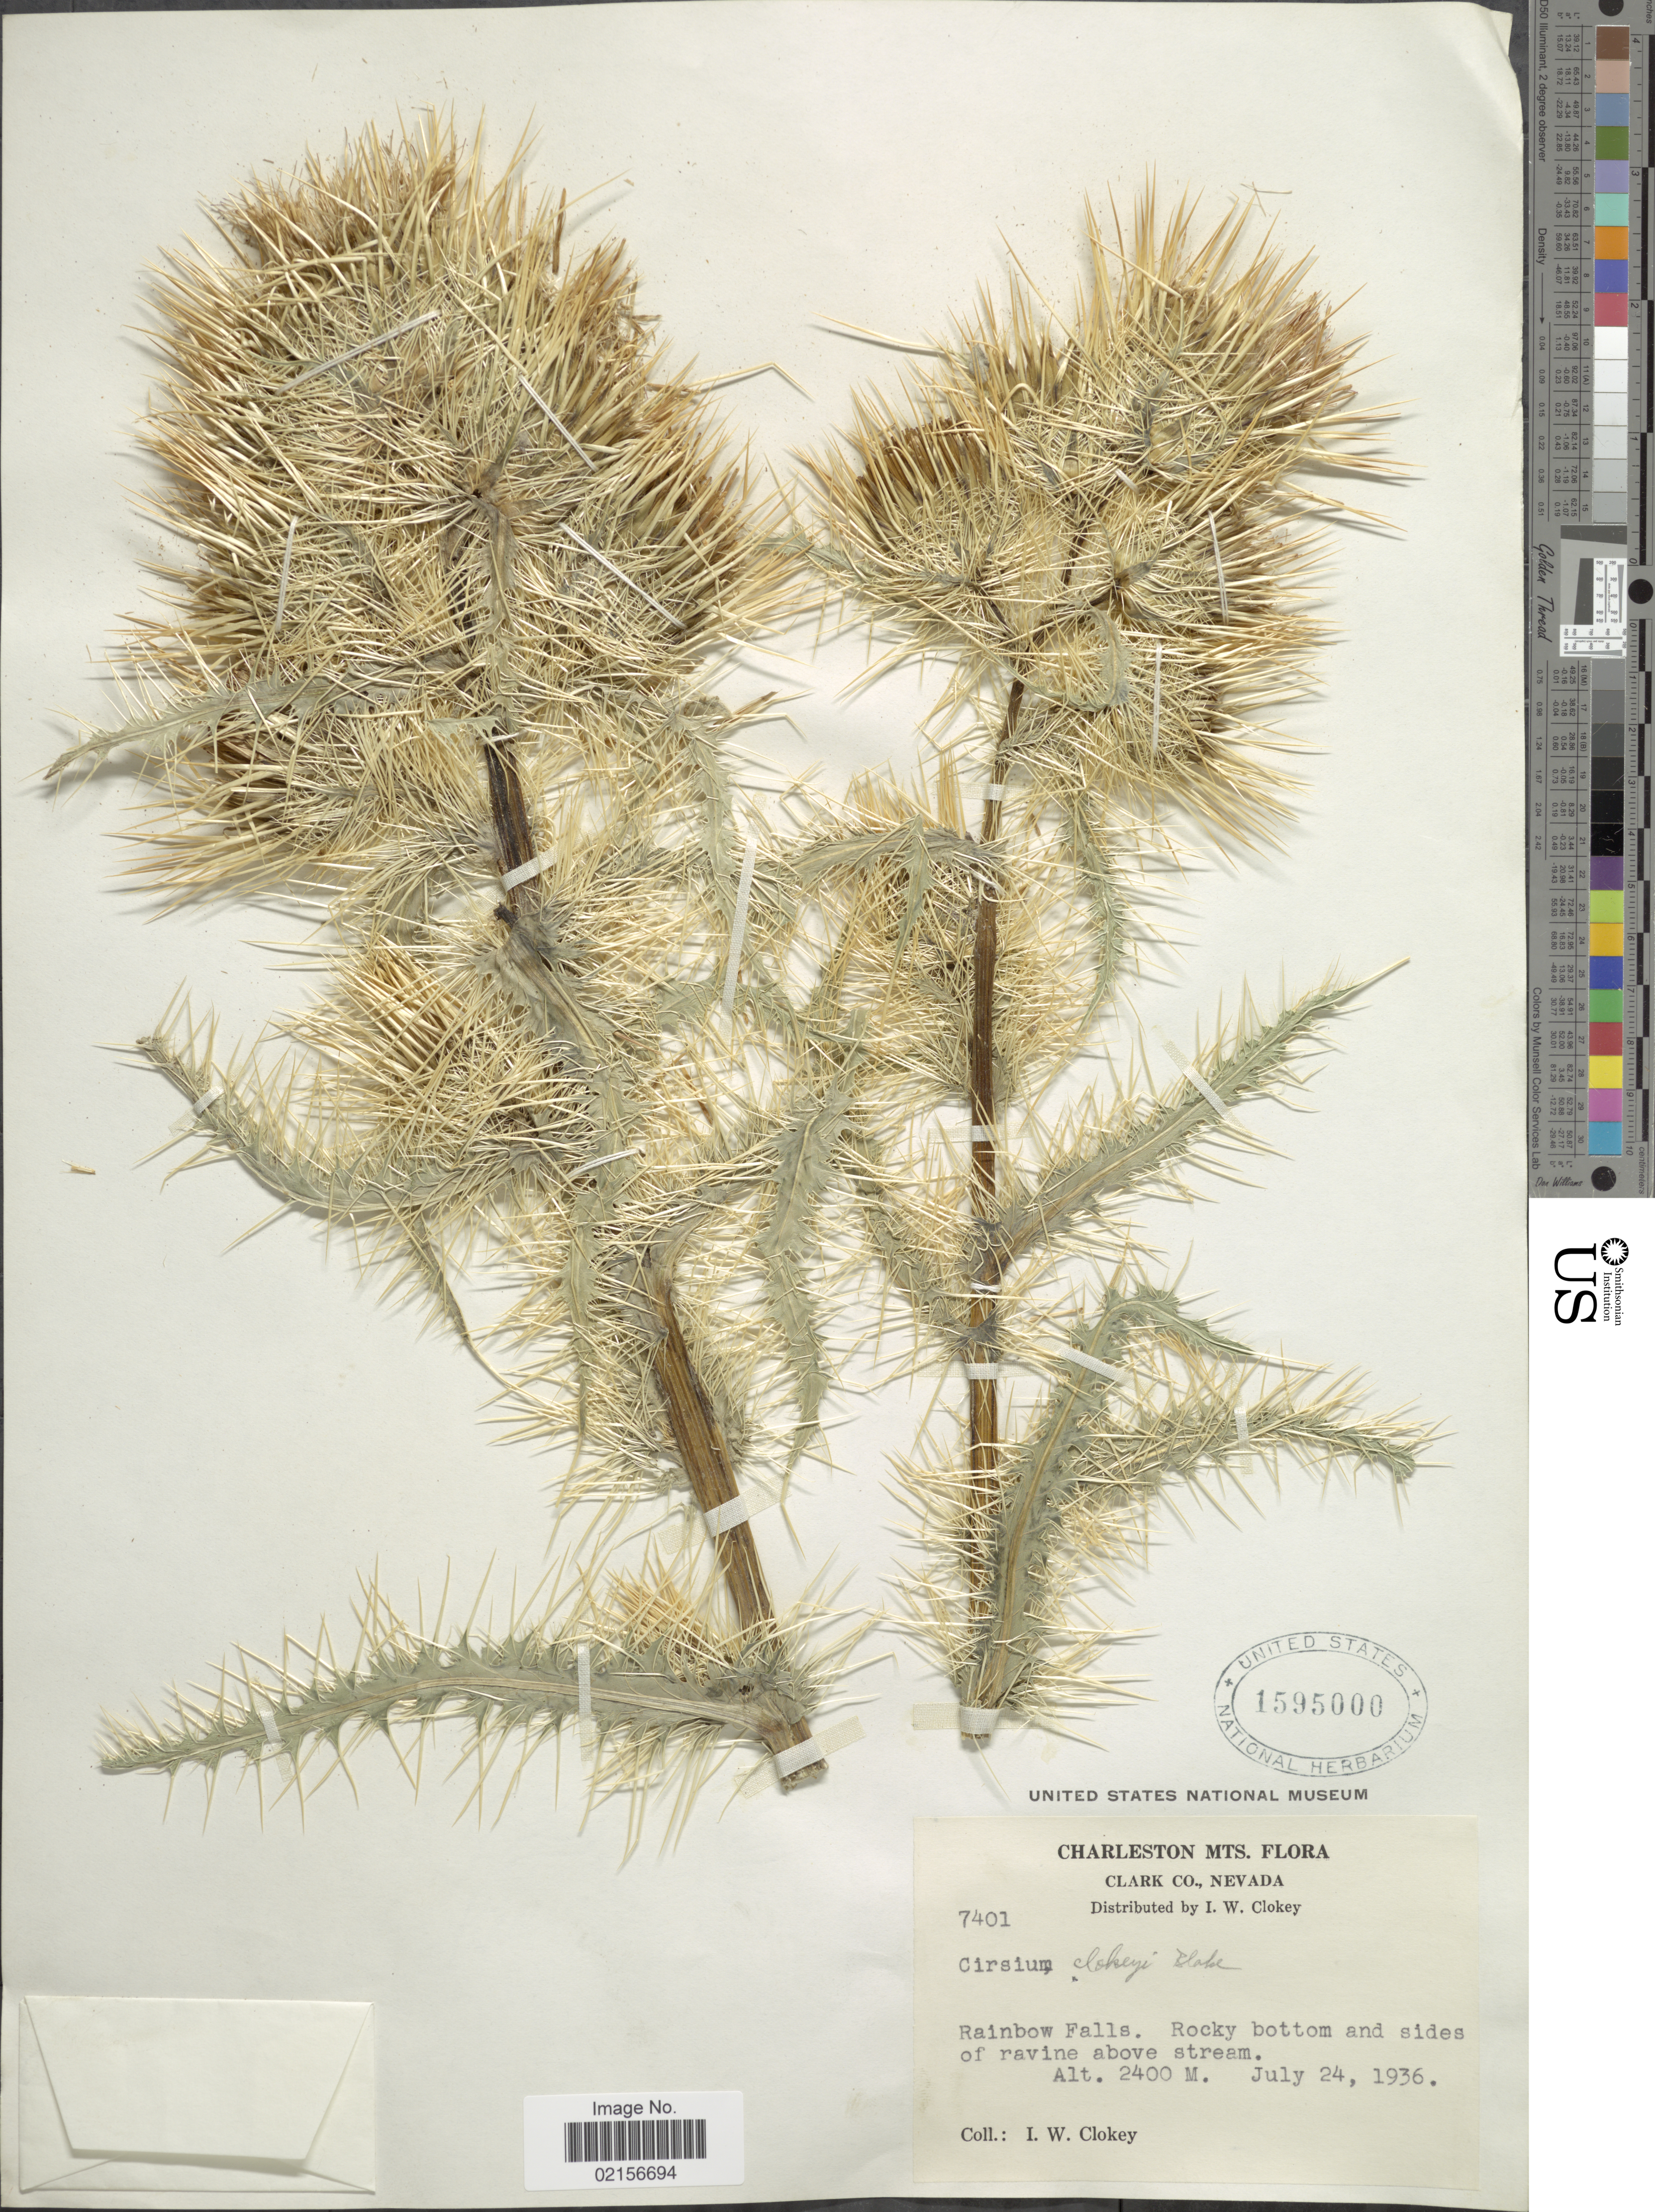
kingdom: Plantae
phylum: Tracheophyta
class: Magnoliopsida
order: Asterales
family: Asteraceae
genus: Cirsium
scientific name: Cirsium clokeyi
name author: S.F. Blake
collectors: I. W. Clokey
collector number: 7401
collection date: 1936-07-24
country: United States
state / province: Nevada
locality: Charleston Mts., Clark Co., Rainbow Falls. Rocky bottom and sides of ravine above stream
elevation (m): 2400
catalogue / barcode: US 1595000